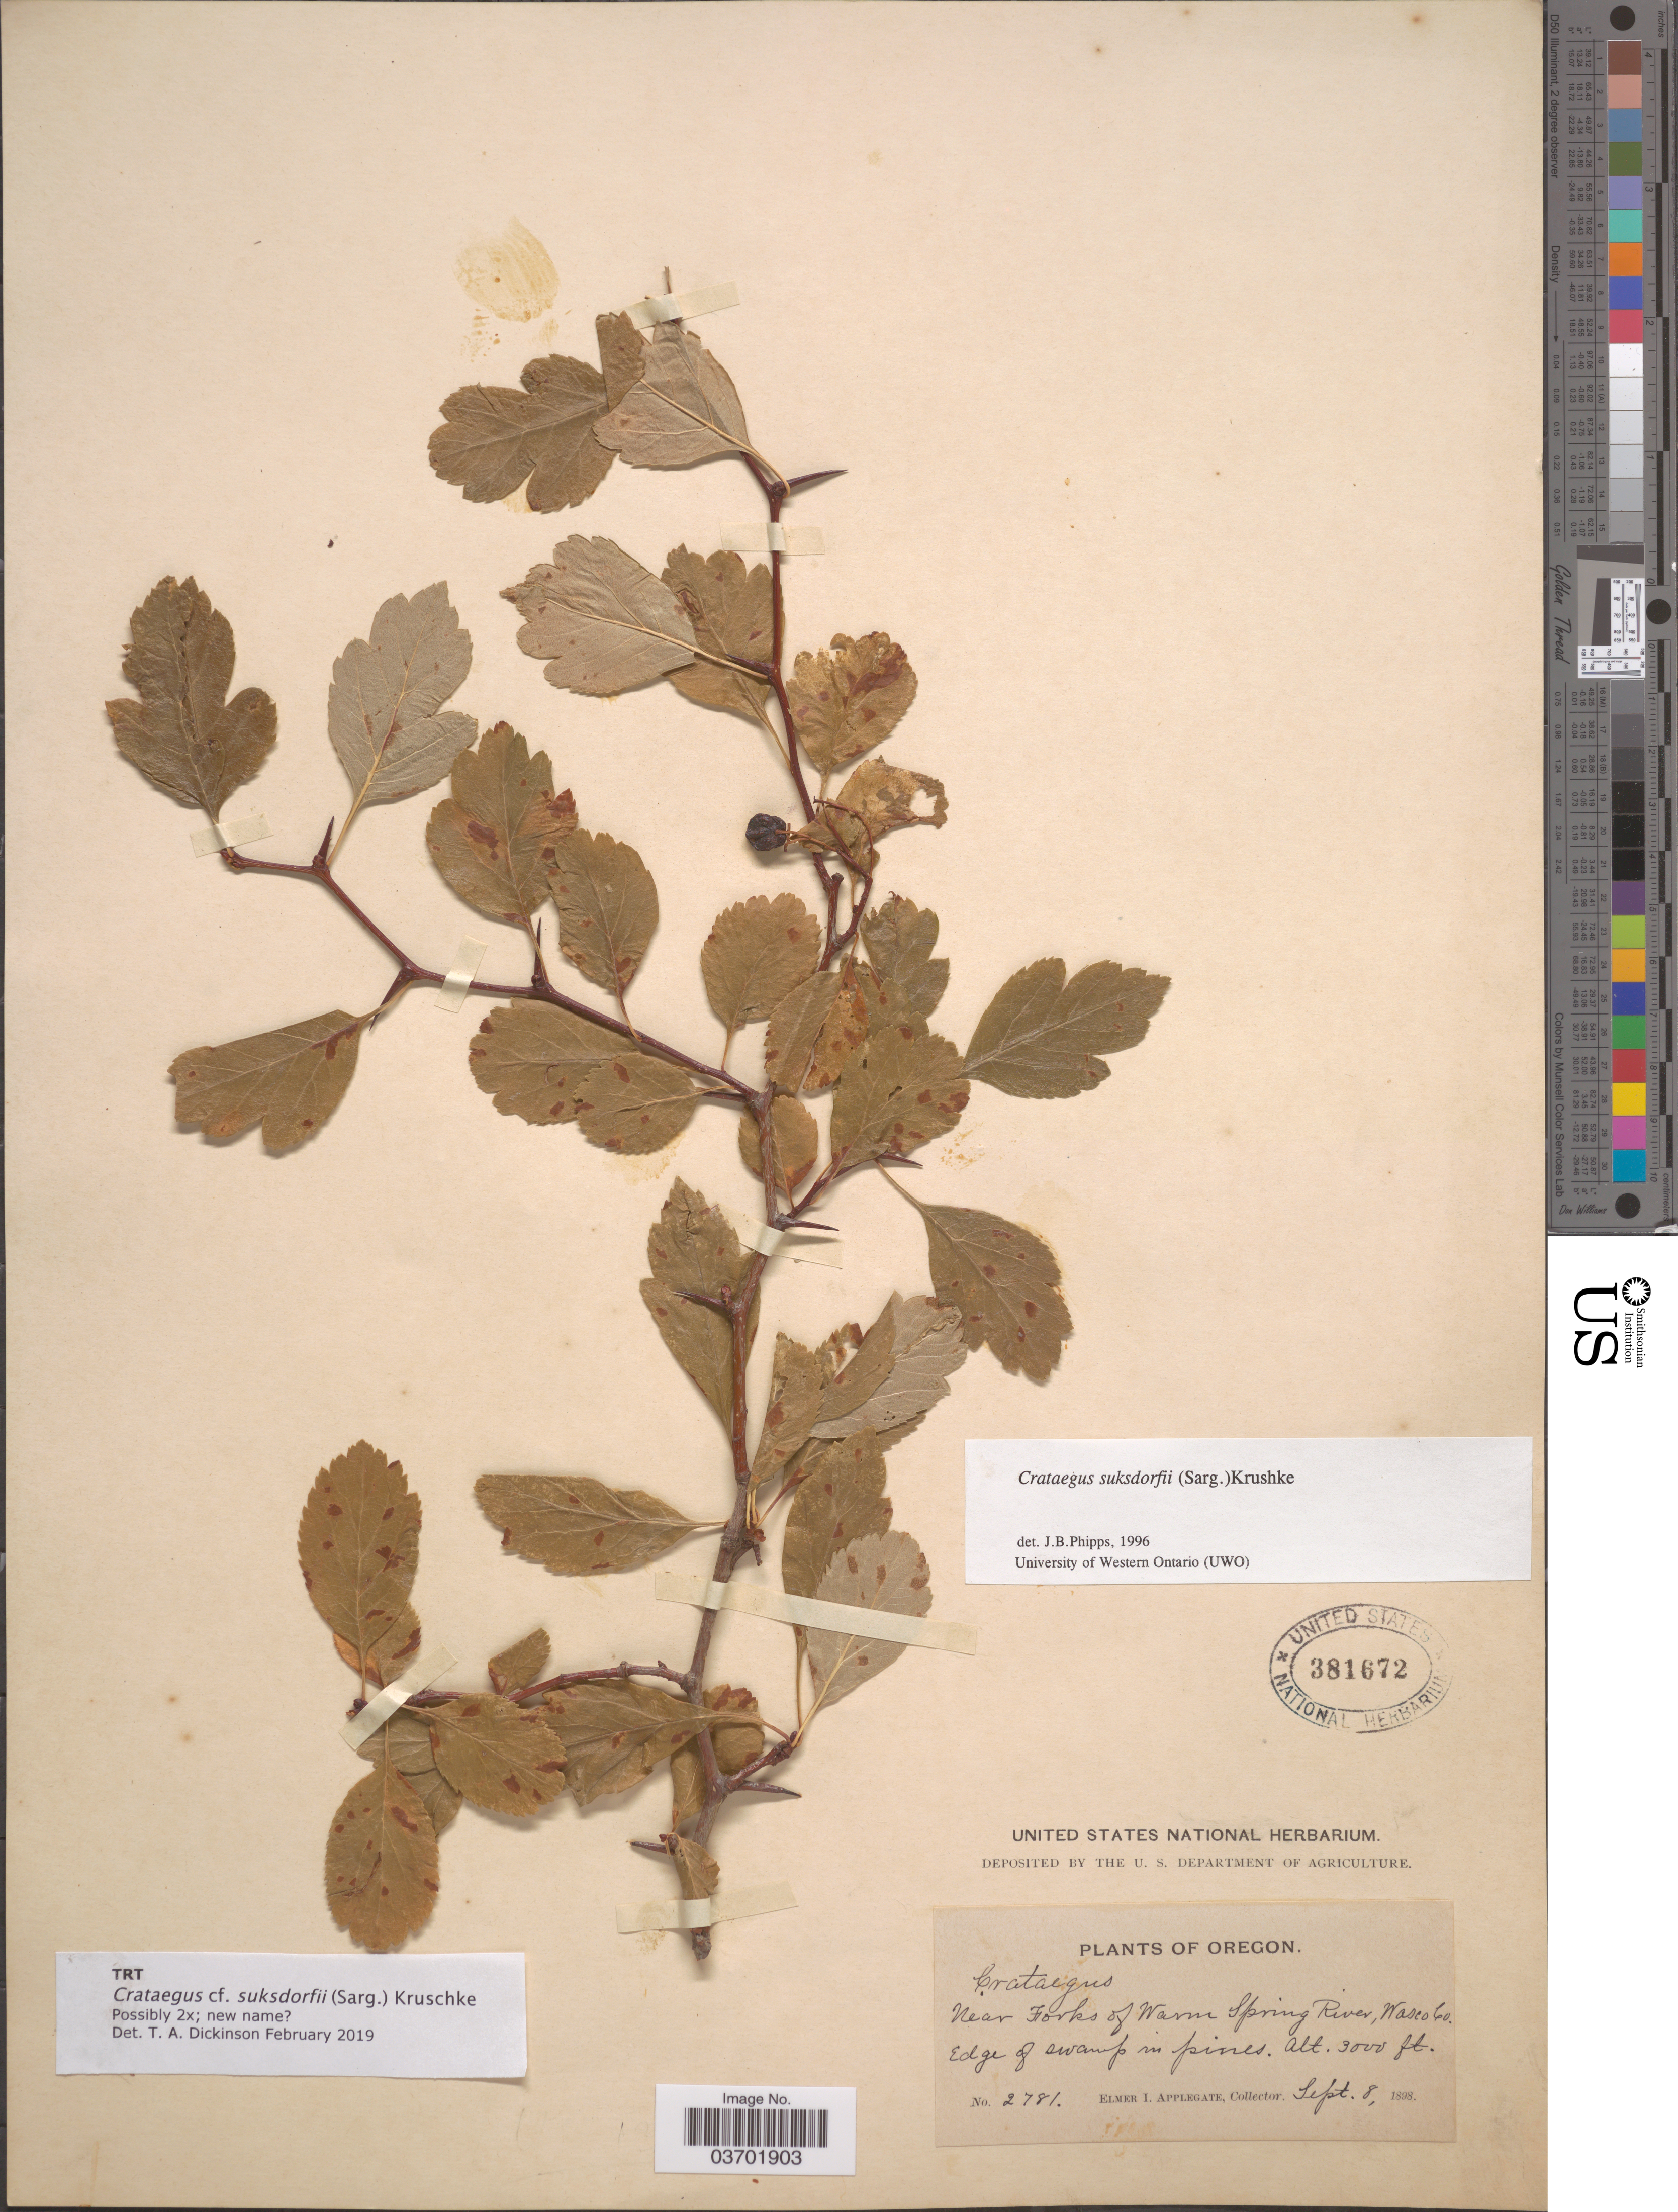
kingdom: Plantae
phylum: Tracheophyta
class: Magnoliopsida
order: Rosales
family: Rosaceae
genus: Crataegus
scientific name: Crataegus suksdorfii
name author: (Sarg.) Kruschke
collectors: E. I. Applegate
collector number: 2781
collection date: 1898-09-08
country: United States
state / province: Oregon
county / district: Wasco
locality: Near Forks of Warm Spring River, Wasco Co.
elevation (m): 914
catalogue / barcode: US 381672